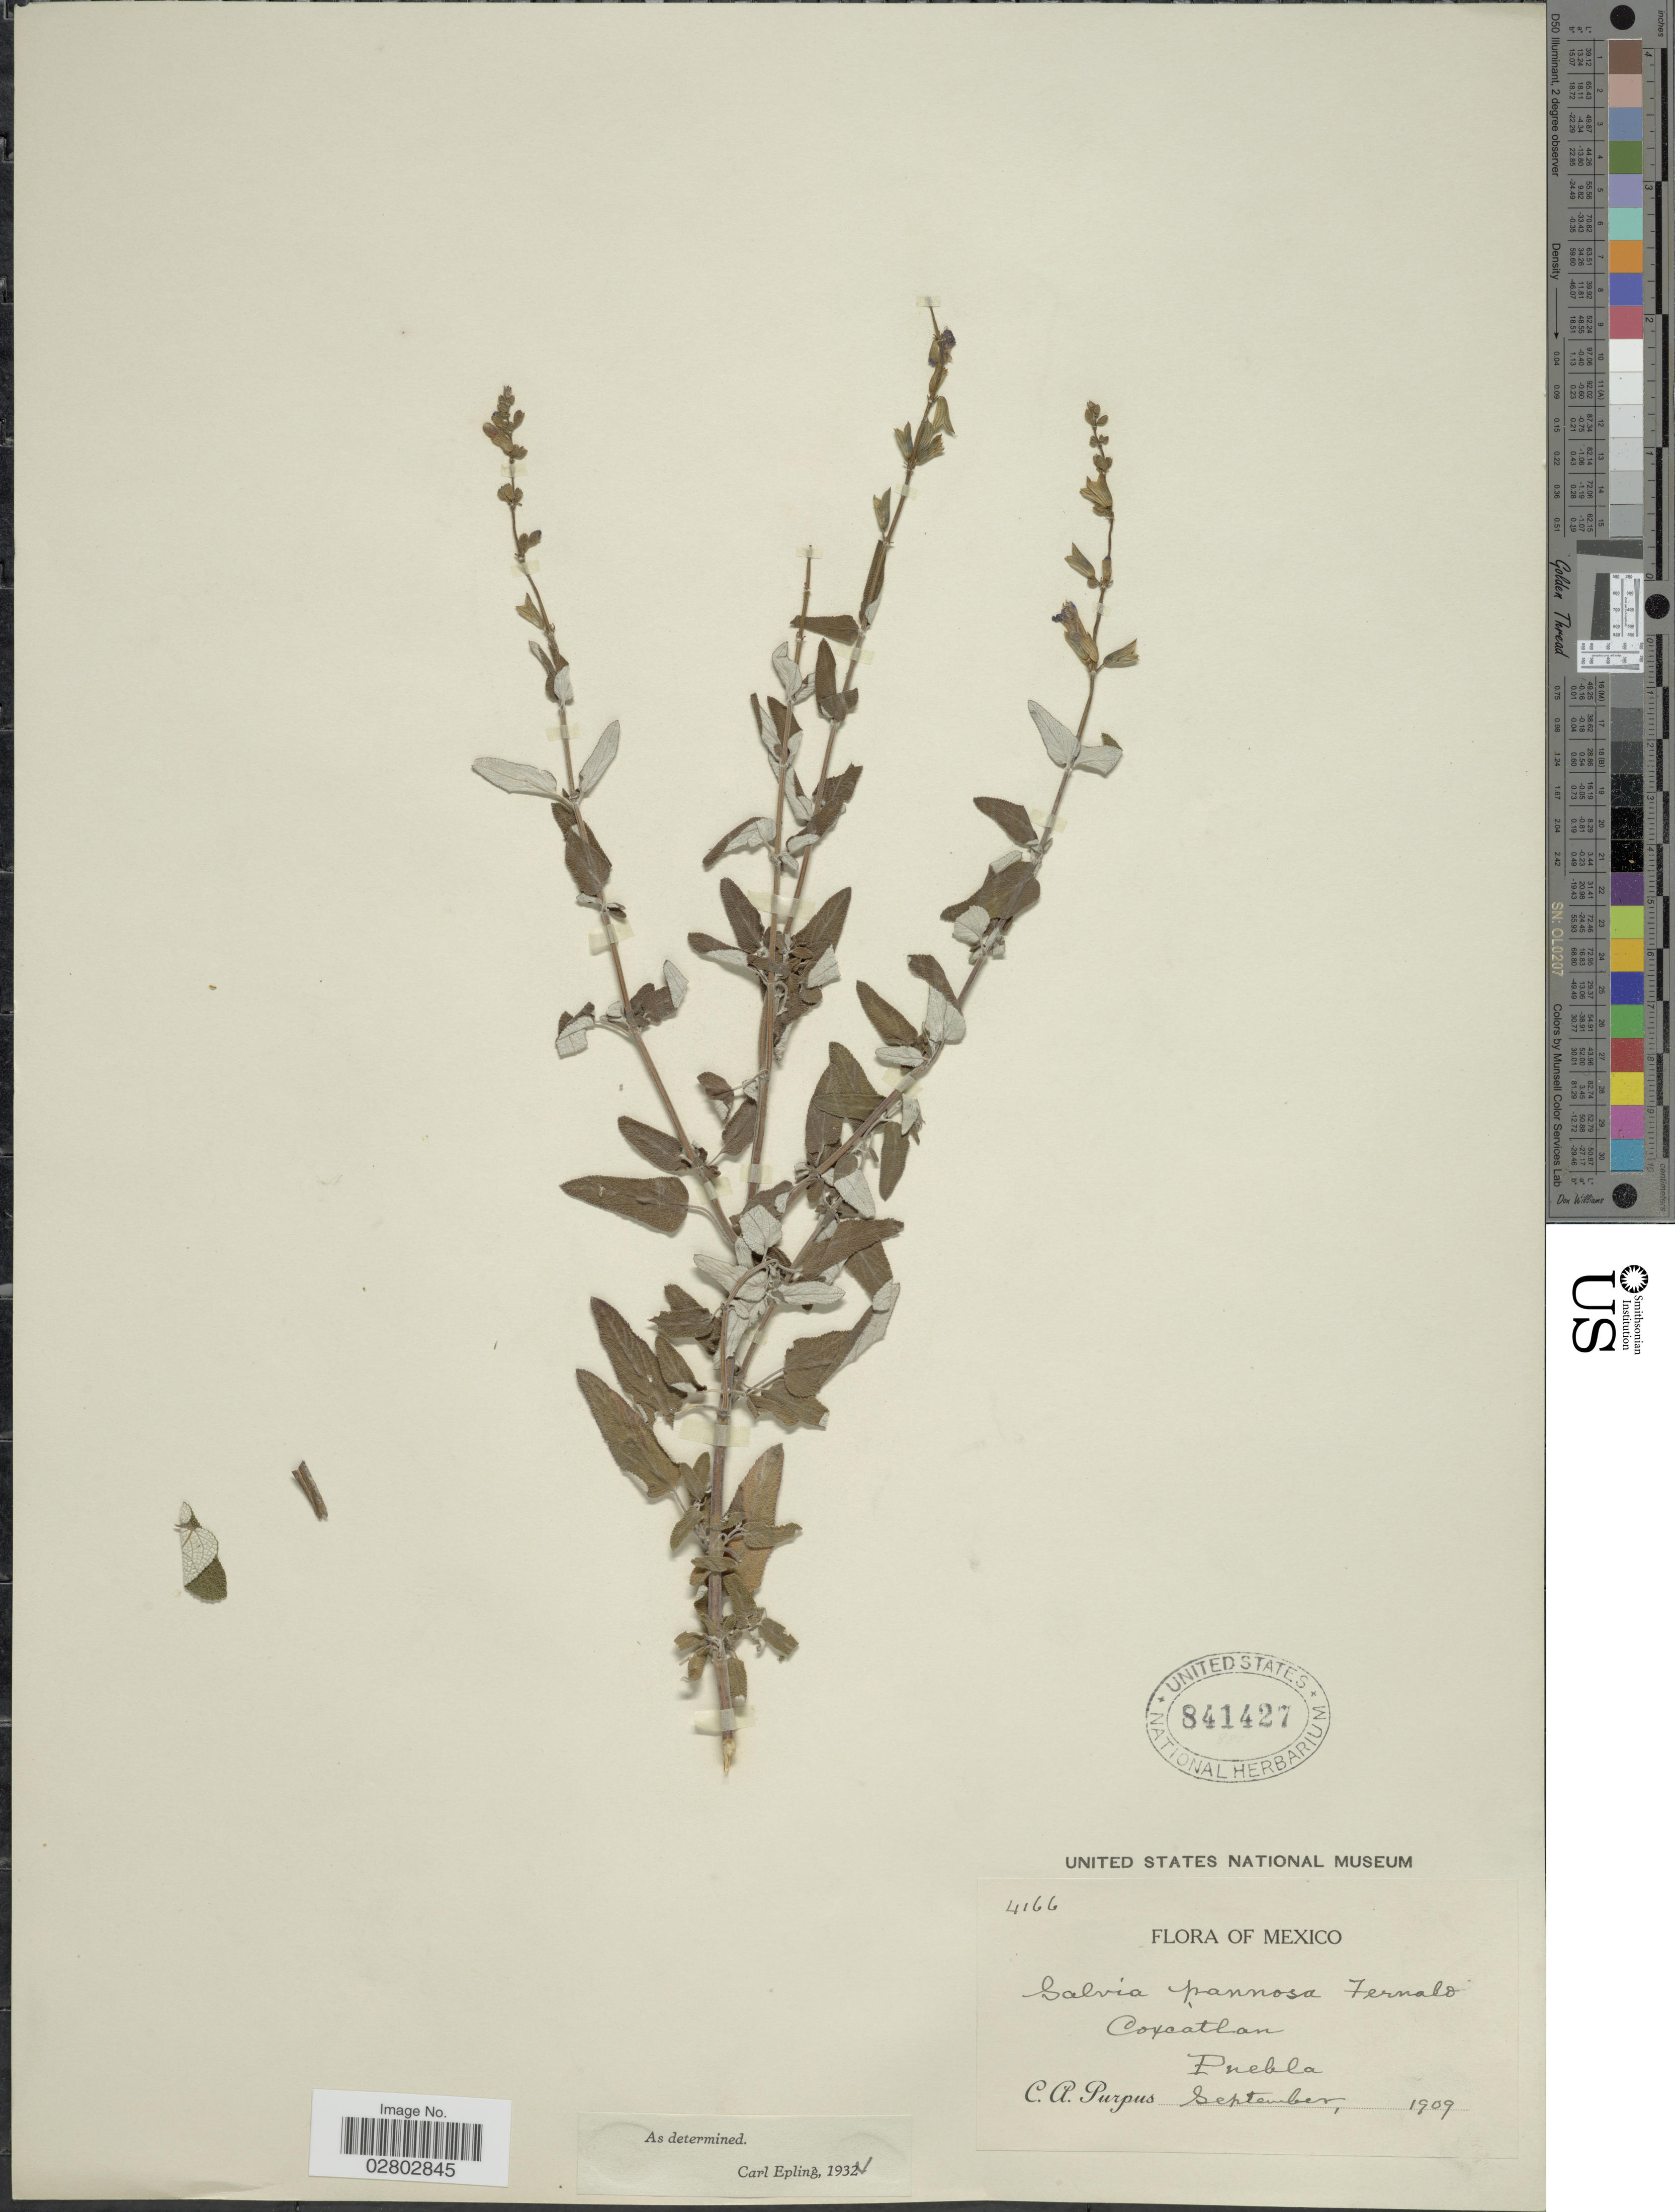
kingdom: Plantae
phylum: Tracheophyta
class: Magnoliopsida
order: Lamiales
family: Lamiaceae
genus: Salvia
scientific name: Salvia pannosa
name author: Fernald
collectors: C. A. Purpus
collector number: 4166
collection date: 1909-09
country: Mexico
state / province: Puebla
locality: Coxcatlan, Puebla.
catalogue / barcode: US 841427